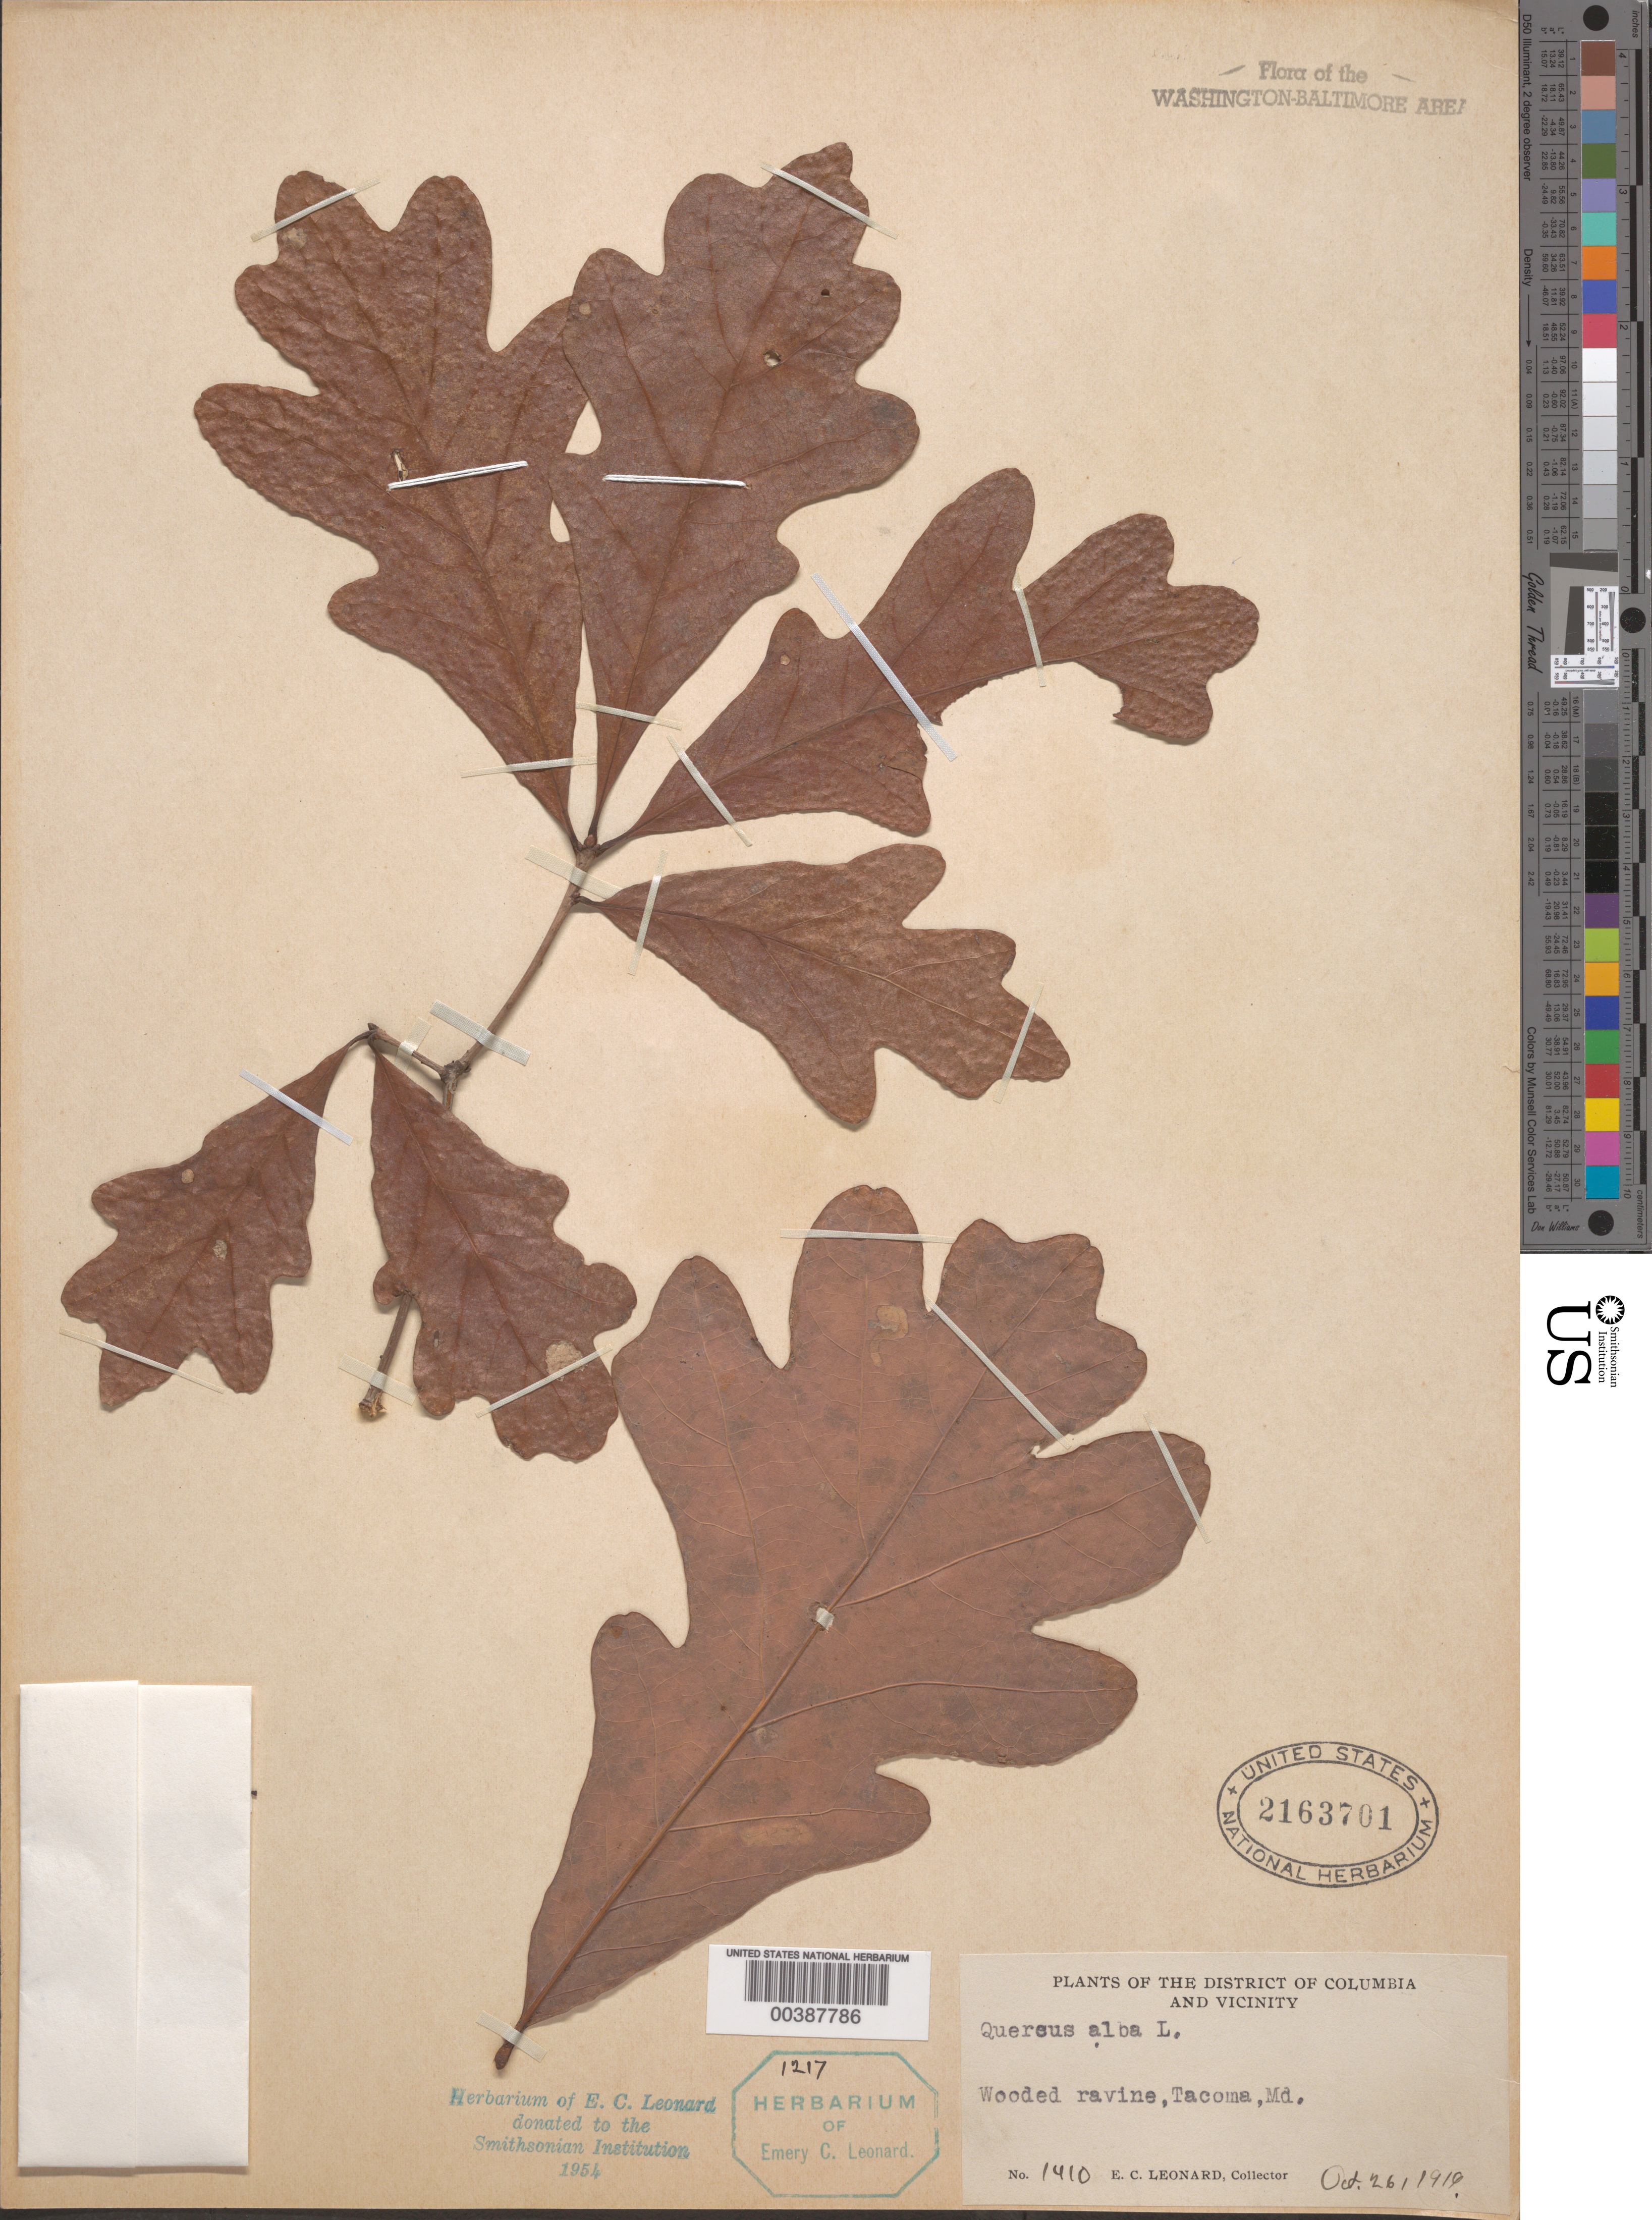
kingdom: Plantae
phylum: Tracheophyta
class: Magnoliopsida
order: Fagales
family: Fagaceae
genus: Quercus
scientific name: Quercus alba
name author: L.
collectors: E. C. Leonard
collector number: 1410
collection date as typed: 26 Oct 1919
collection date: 1919-10-26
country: United States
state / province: Maryland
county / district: Montgomery / Prince George's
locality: Takoma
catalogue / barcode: US 2163701